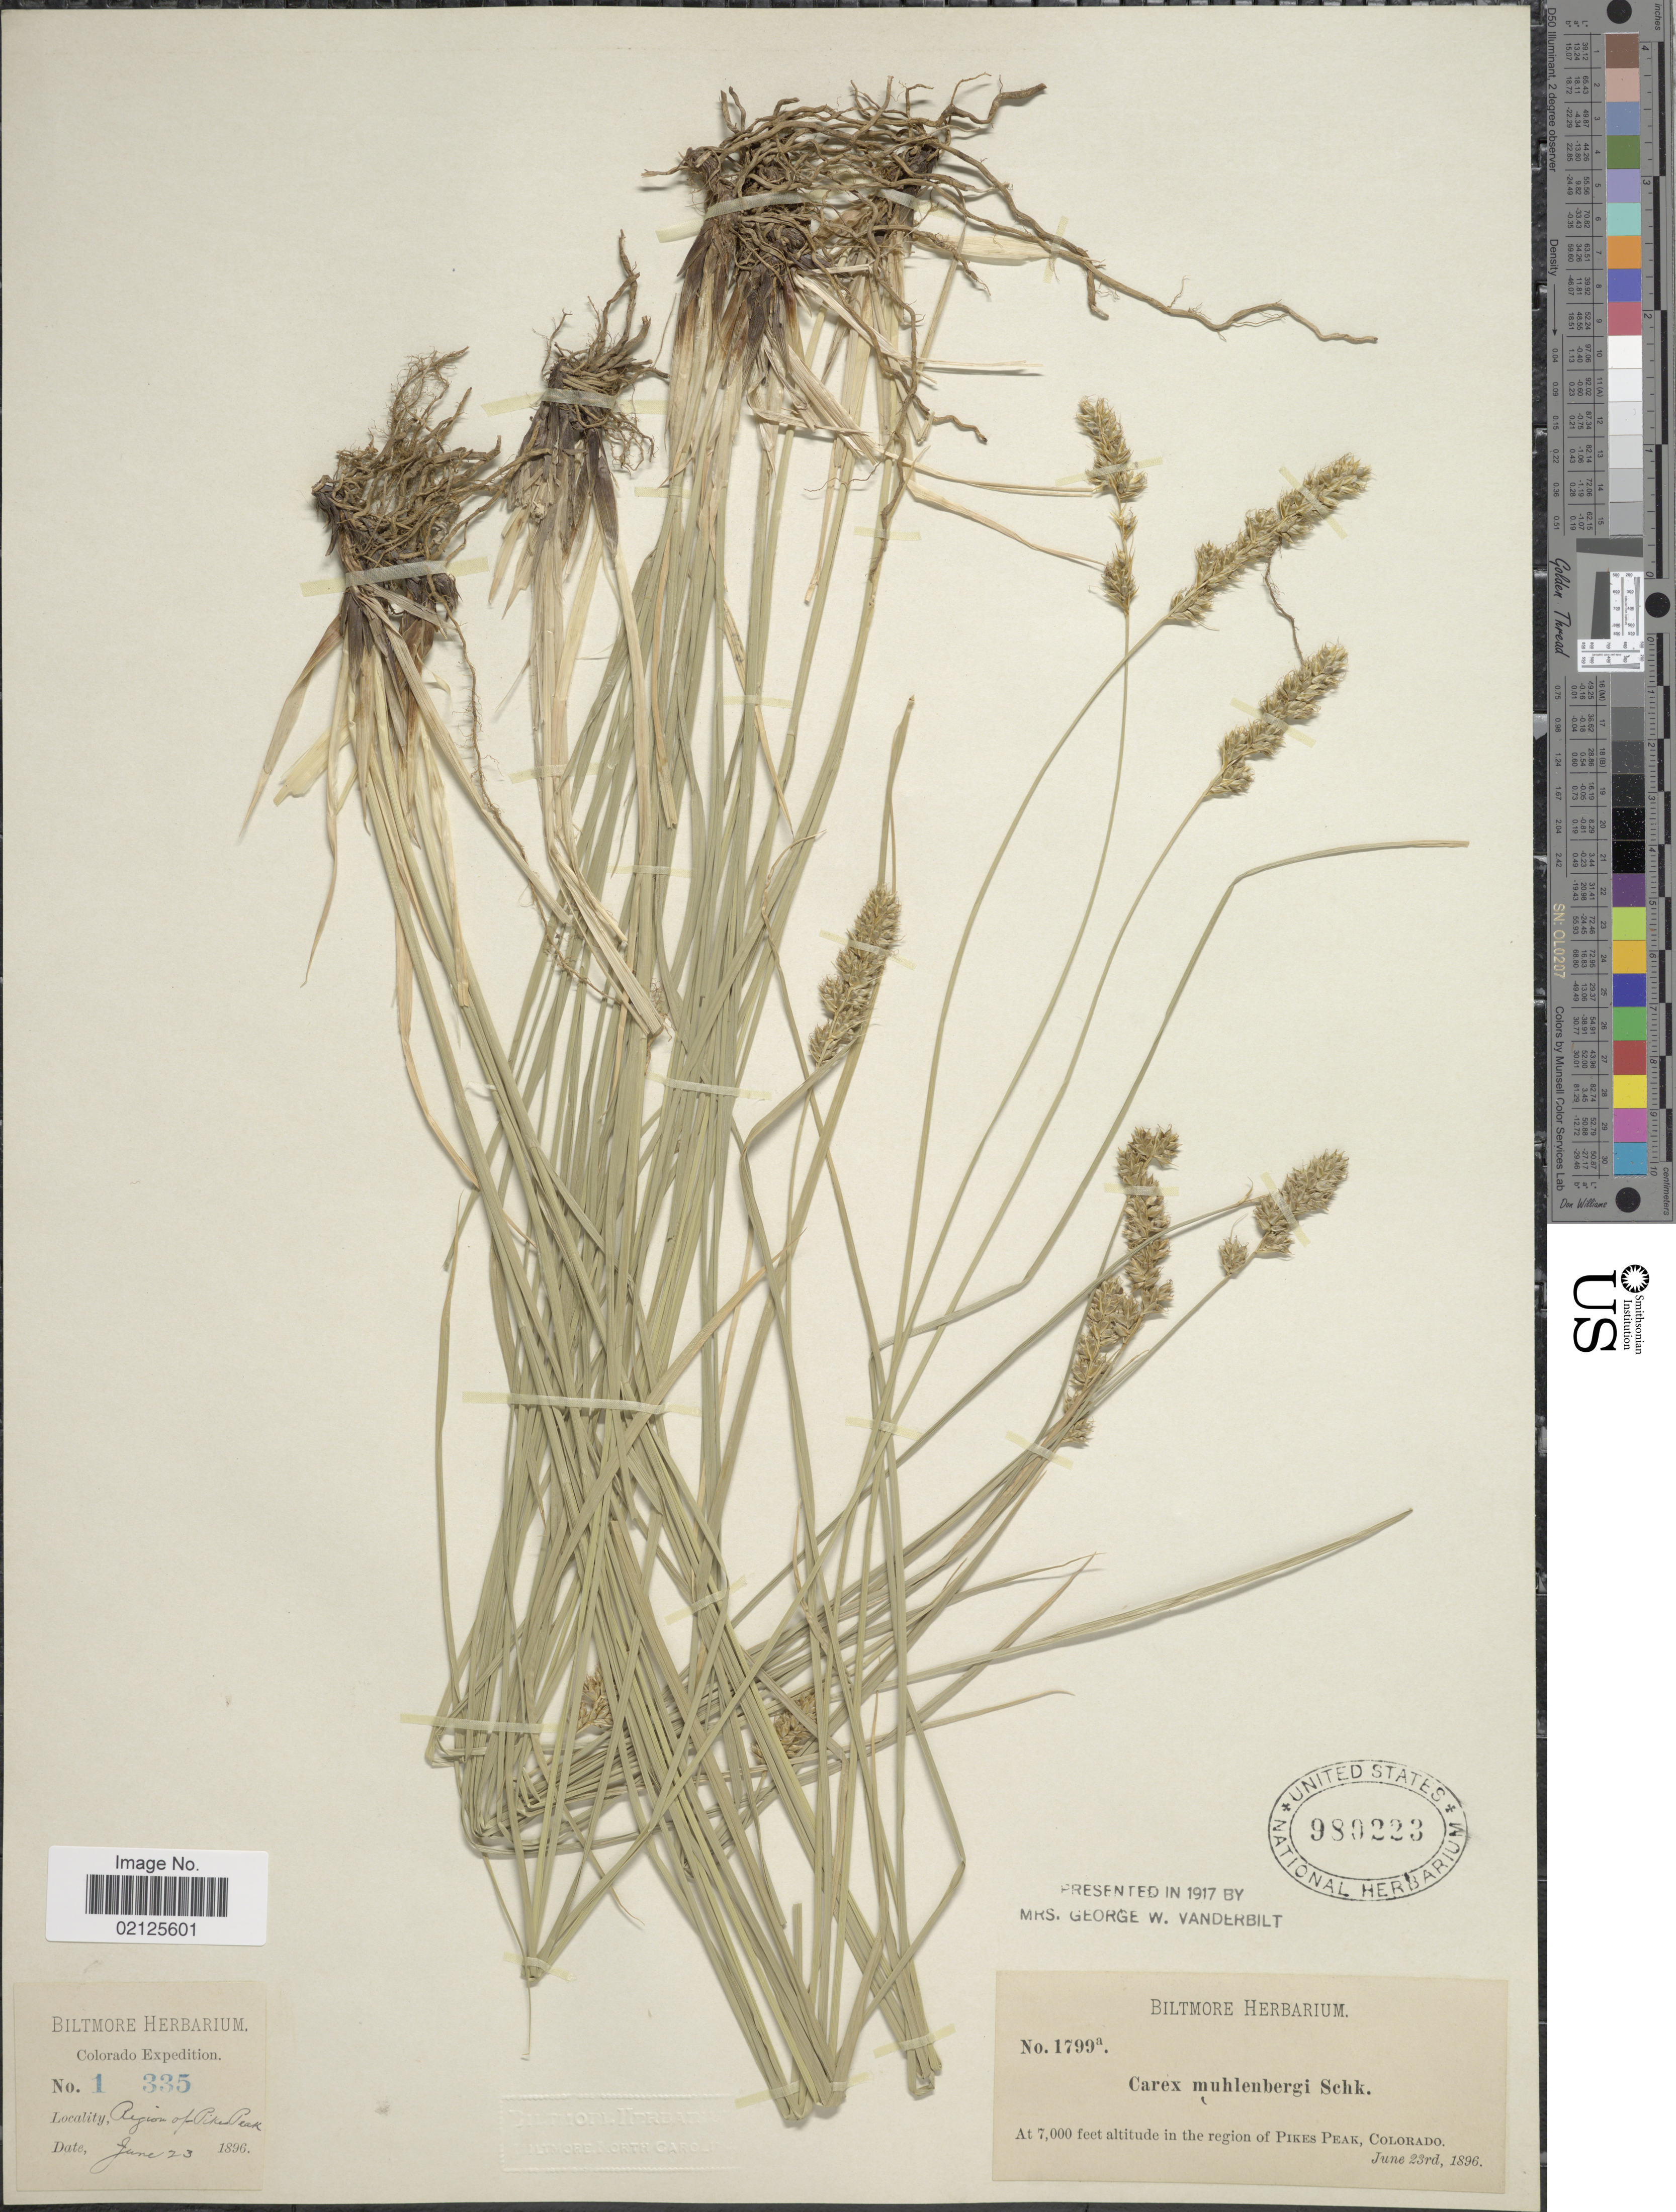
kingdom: Plantae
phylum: Tracheophyta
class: Liliopsida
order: Poales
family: Cyperaceae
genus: Carex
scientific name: Carex muehlenbergii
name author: Willd.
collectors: ex herb. Biltmore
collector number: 1799a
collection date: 1896-06-23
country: United States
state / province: Colorado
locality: In the region of Pikes Peak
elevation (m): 2134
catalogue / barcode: US 980223